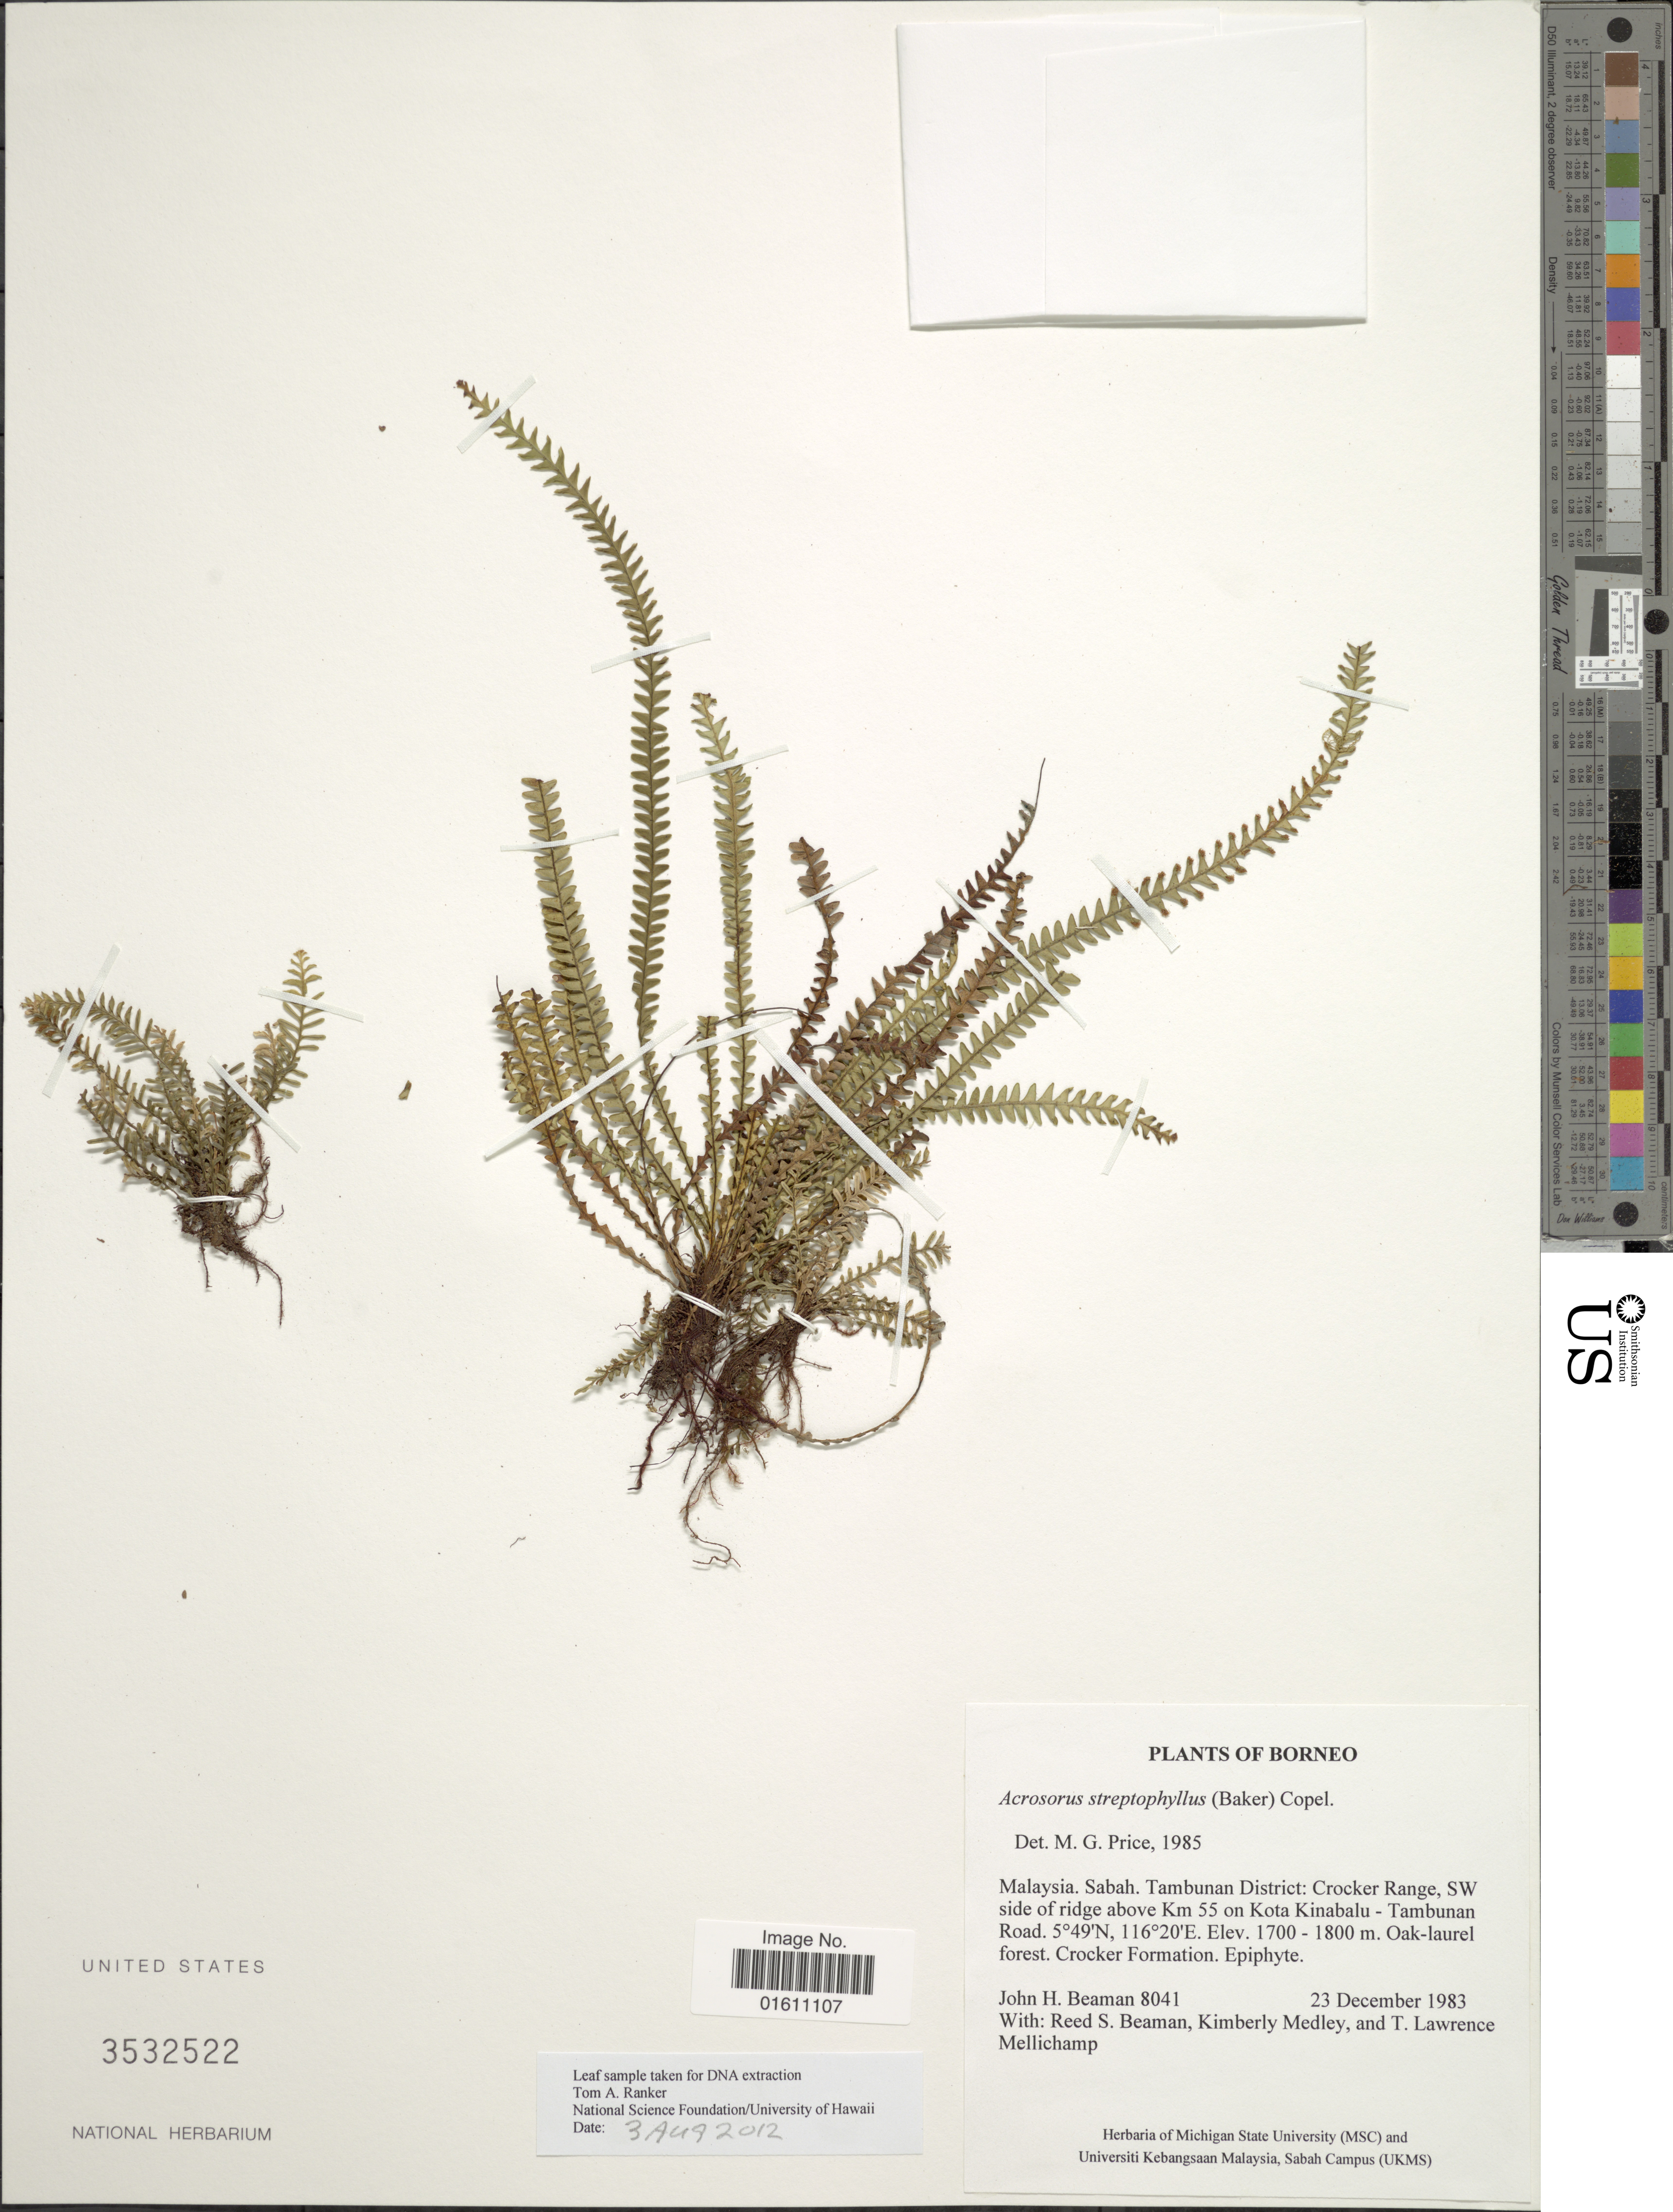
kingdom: Plantae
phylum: Tracheophyta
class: Polypodiopsida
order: Polypodiales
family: Polypodiaceae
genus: Acrosorus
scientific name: Acrosorus streptophyllus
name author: (Baker) Copel.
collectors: J. H. Beaman, R. S. Beaman, K. Medley & T. L. Mellichamp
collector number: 8041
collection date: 1983-12-23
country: Malaysia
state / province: Sabah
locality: Borneo Malaysia. Sabah. Tambunan District: Crocker Range, SW side of ridge above Km 55 on Kota Kinabalu-Tambunan Road.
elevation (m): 1700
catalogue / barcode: US 3532522